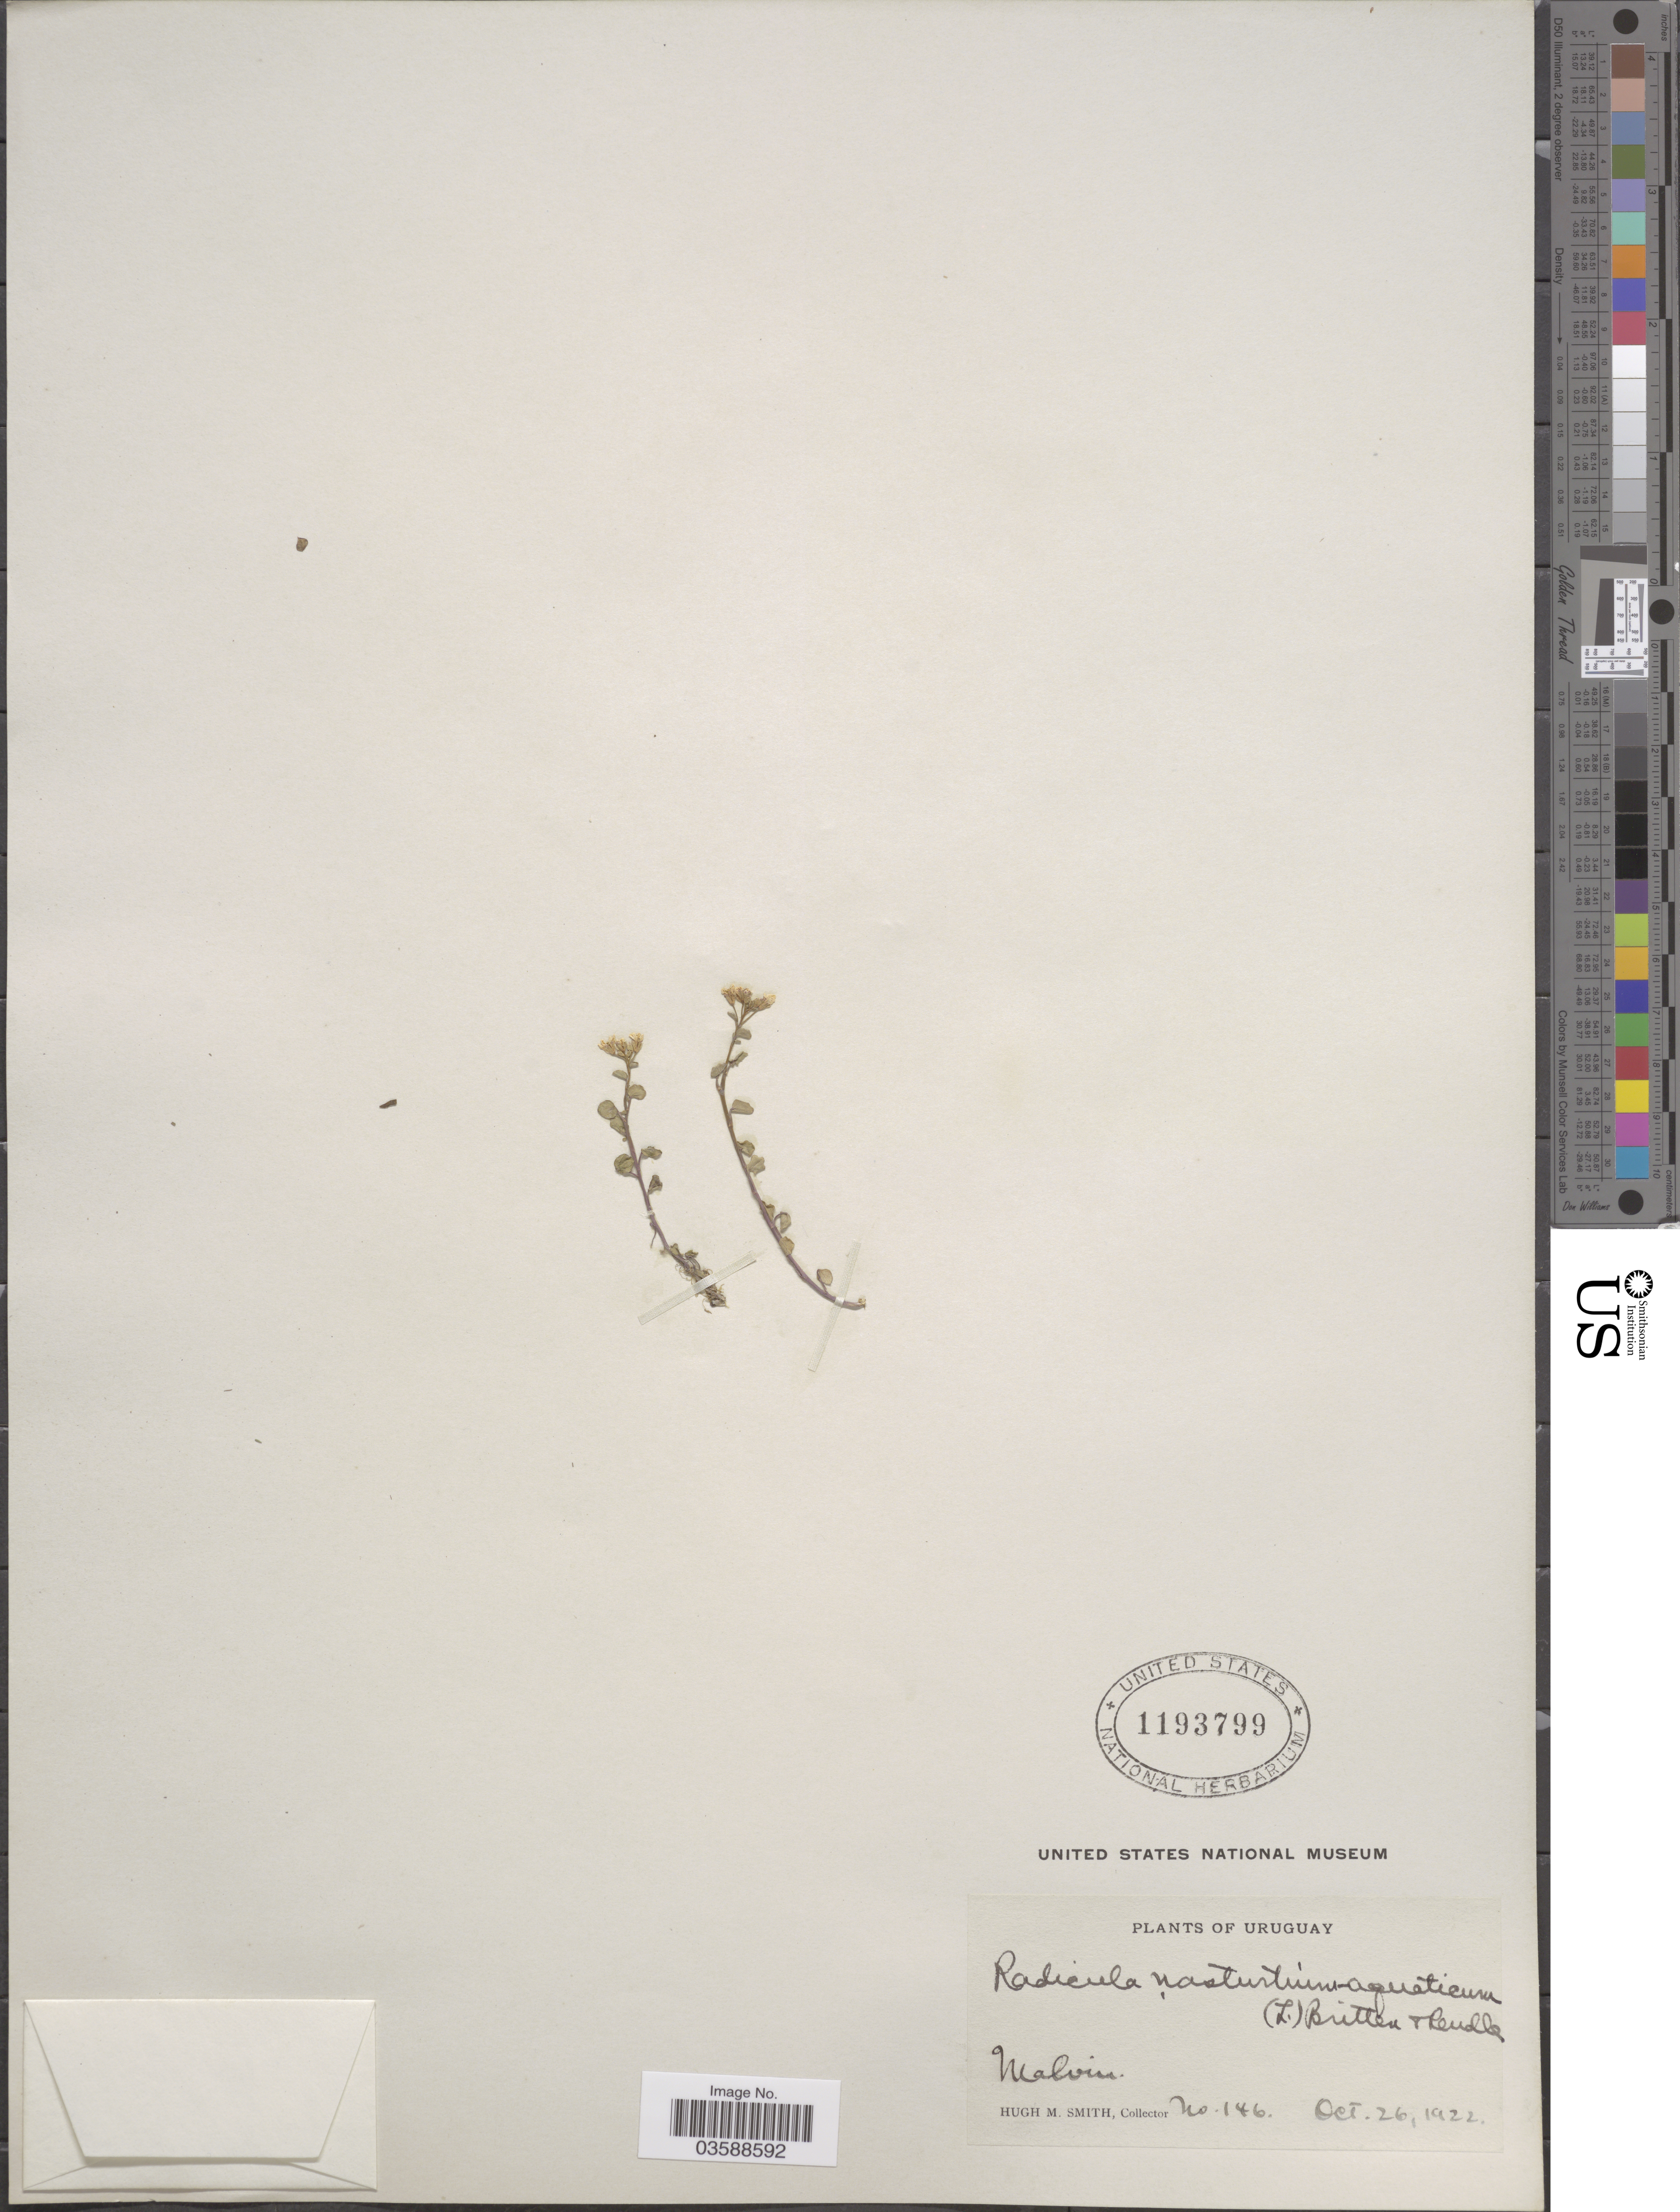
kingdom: Plantae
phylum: Tracheophyta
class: Magnoliopsida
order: Brassicales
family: Brassicaceae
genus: Nasturtium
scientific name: Nasturtium officinale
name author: R. Br.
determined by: Strong, M. T., (US), Smithsonian Institution - National Museum of Natural History (UNITED STATES)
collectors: H. M. Smith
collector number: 146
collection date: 1922-10-26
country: Uruguay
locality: Malvin.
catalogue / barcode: US 1193799